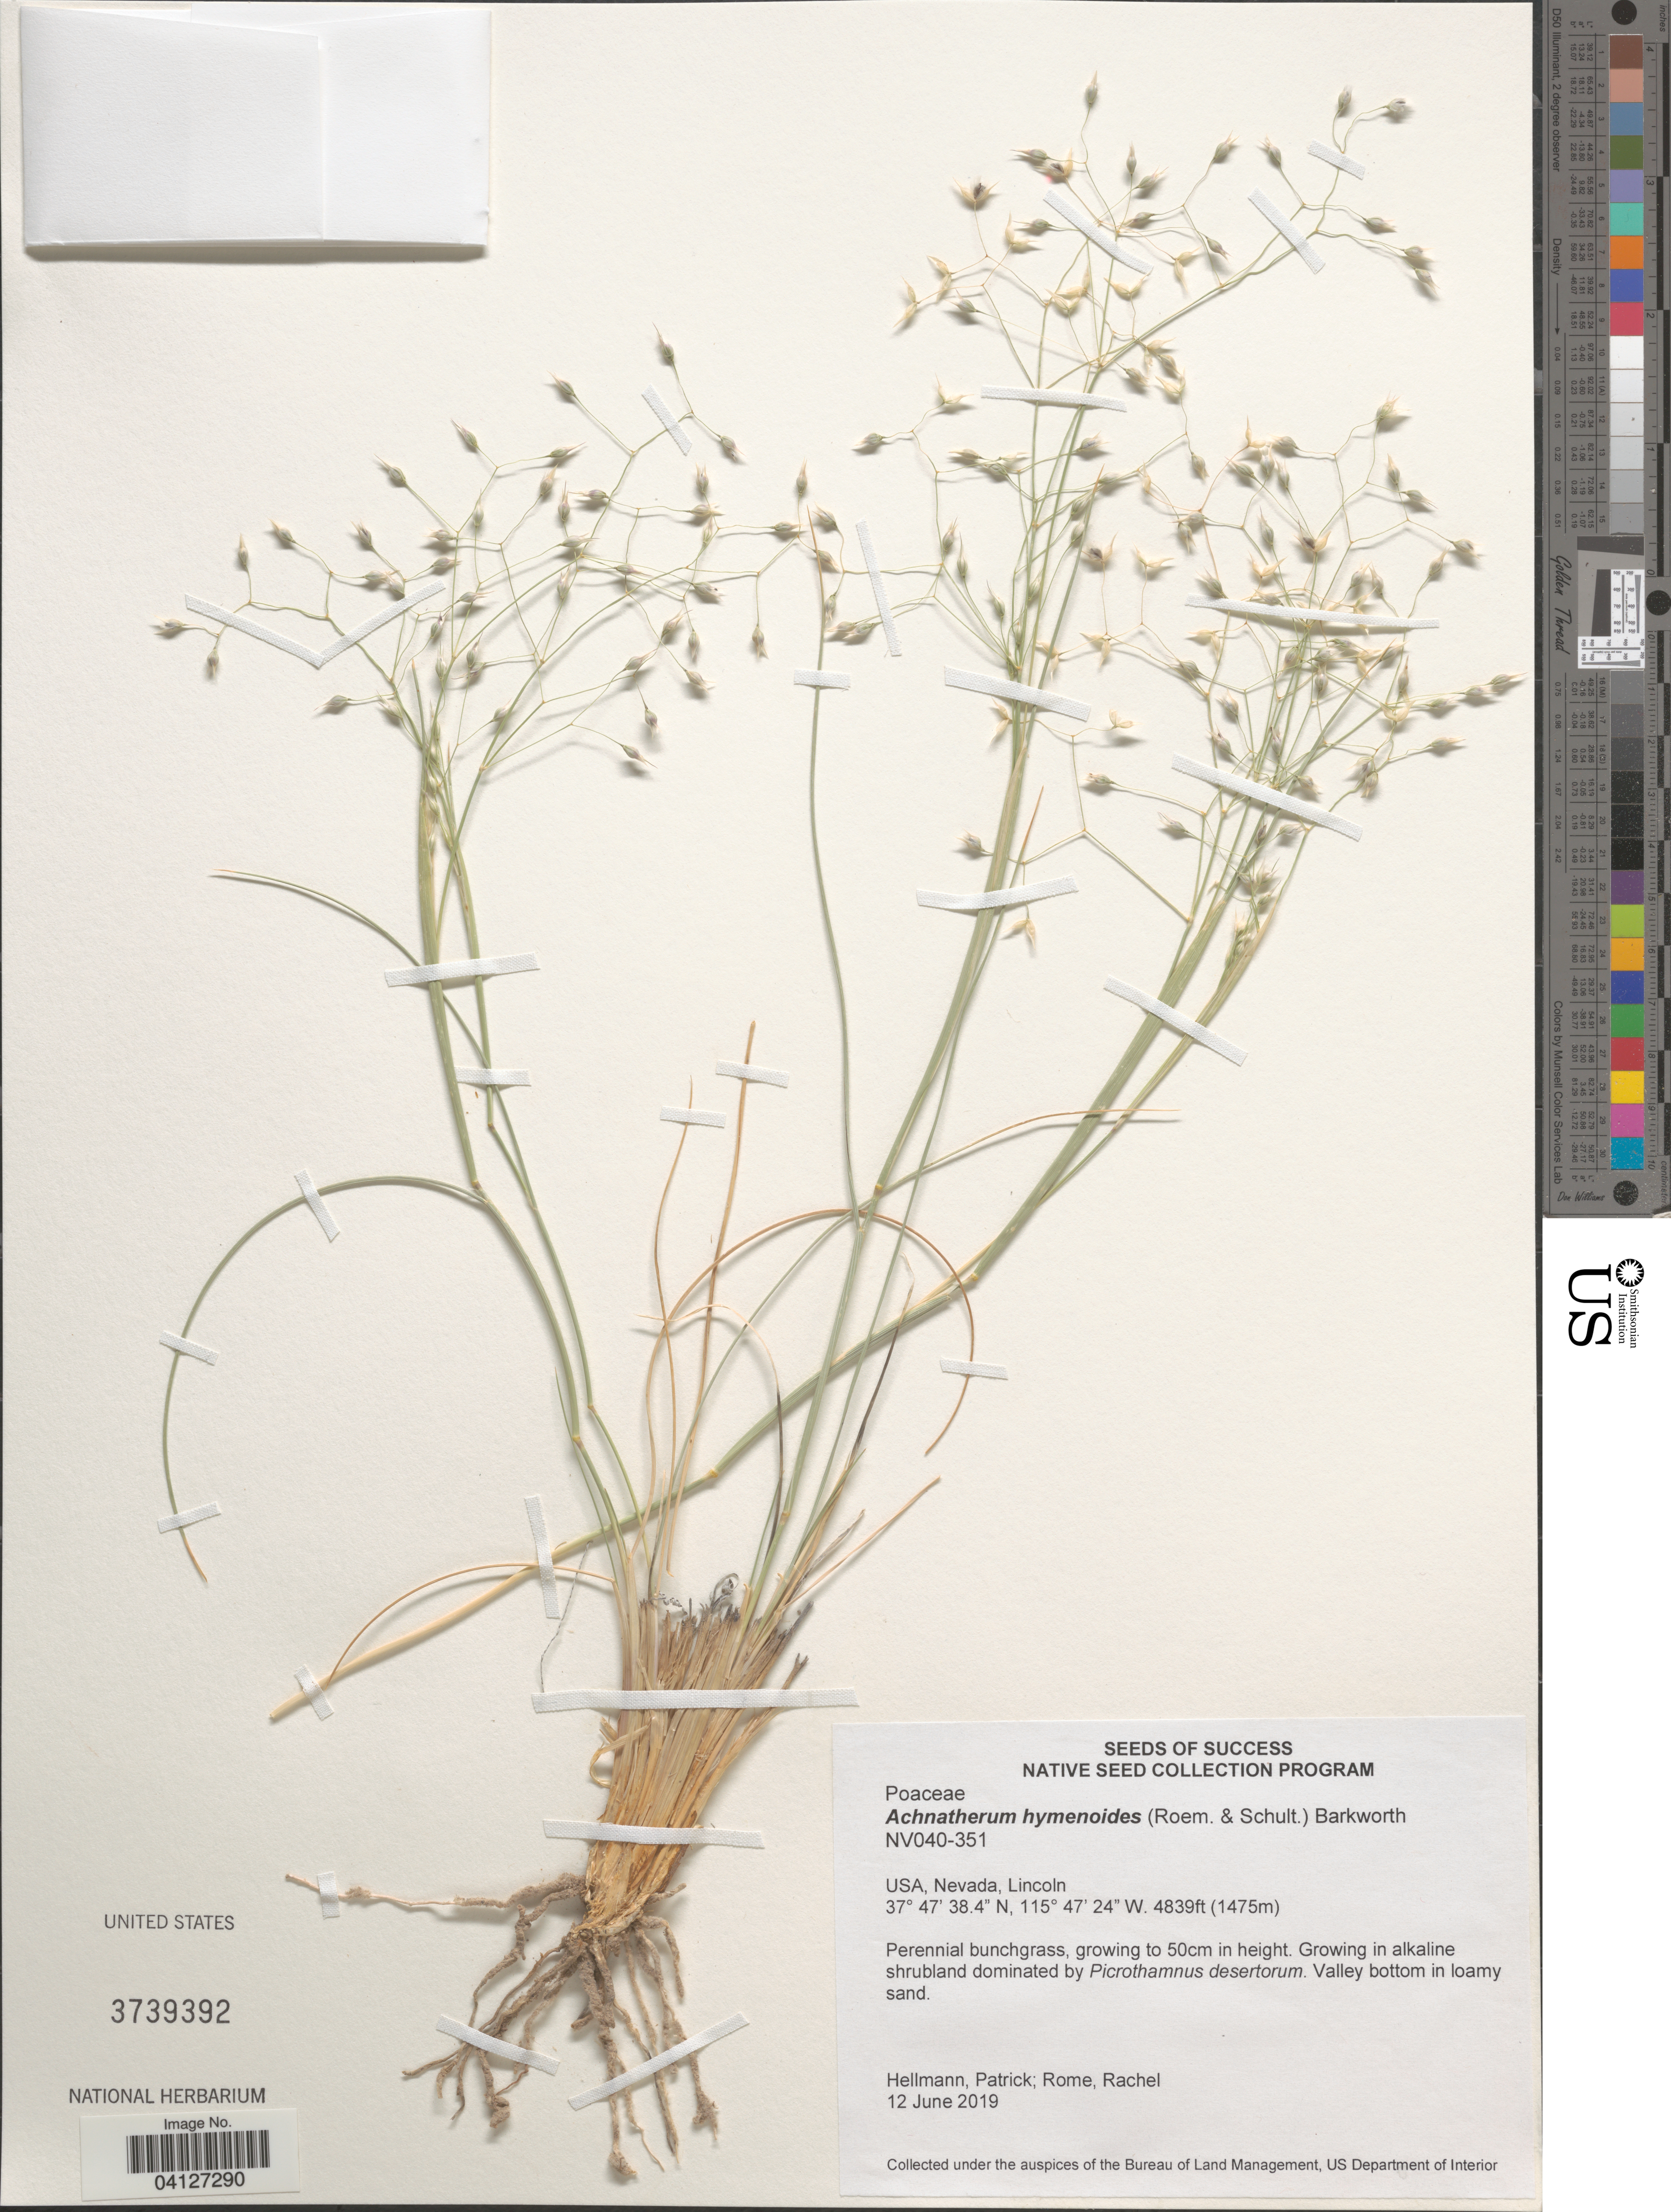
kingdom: Plantae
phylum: Tracheophyta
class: Liliopsida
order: Poales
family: Poaceae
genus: Achnatherum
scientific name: Achnatherum hymenoides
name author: (Roem. & Schult.) Barkworth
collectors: P. Hellmann & R. Rome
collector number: NV040-351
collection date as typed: Transcribed d/m/y: 12/6/2019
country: United States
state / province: Nevada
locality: Lincoln.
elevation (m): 1475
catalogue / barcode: US 3739392